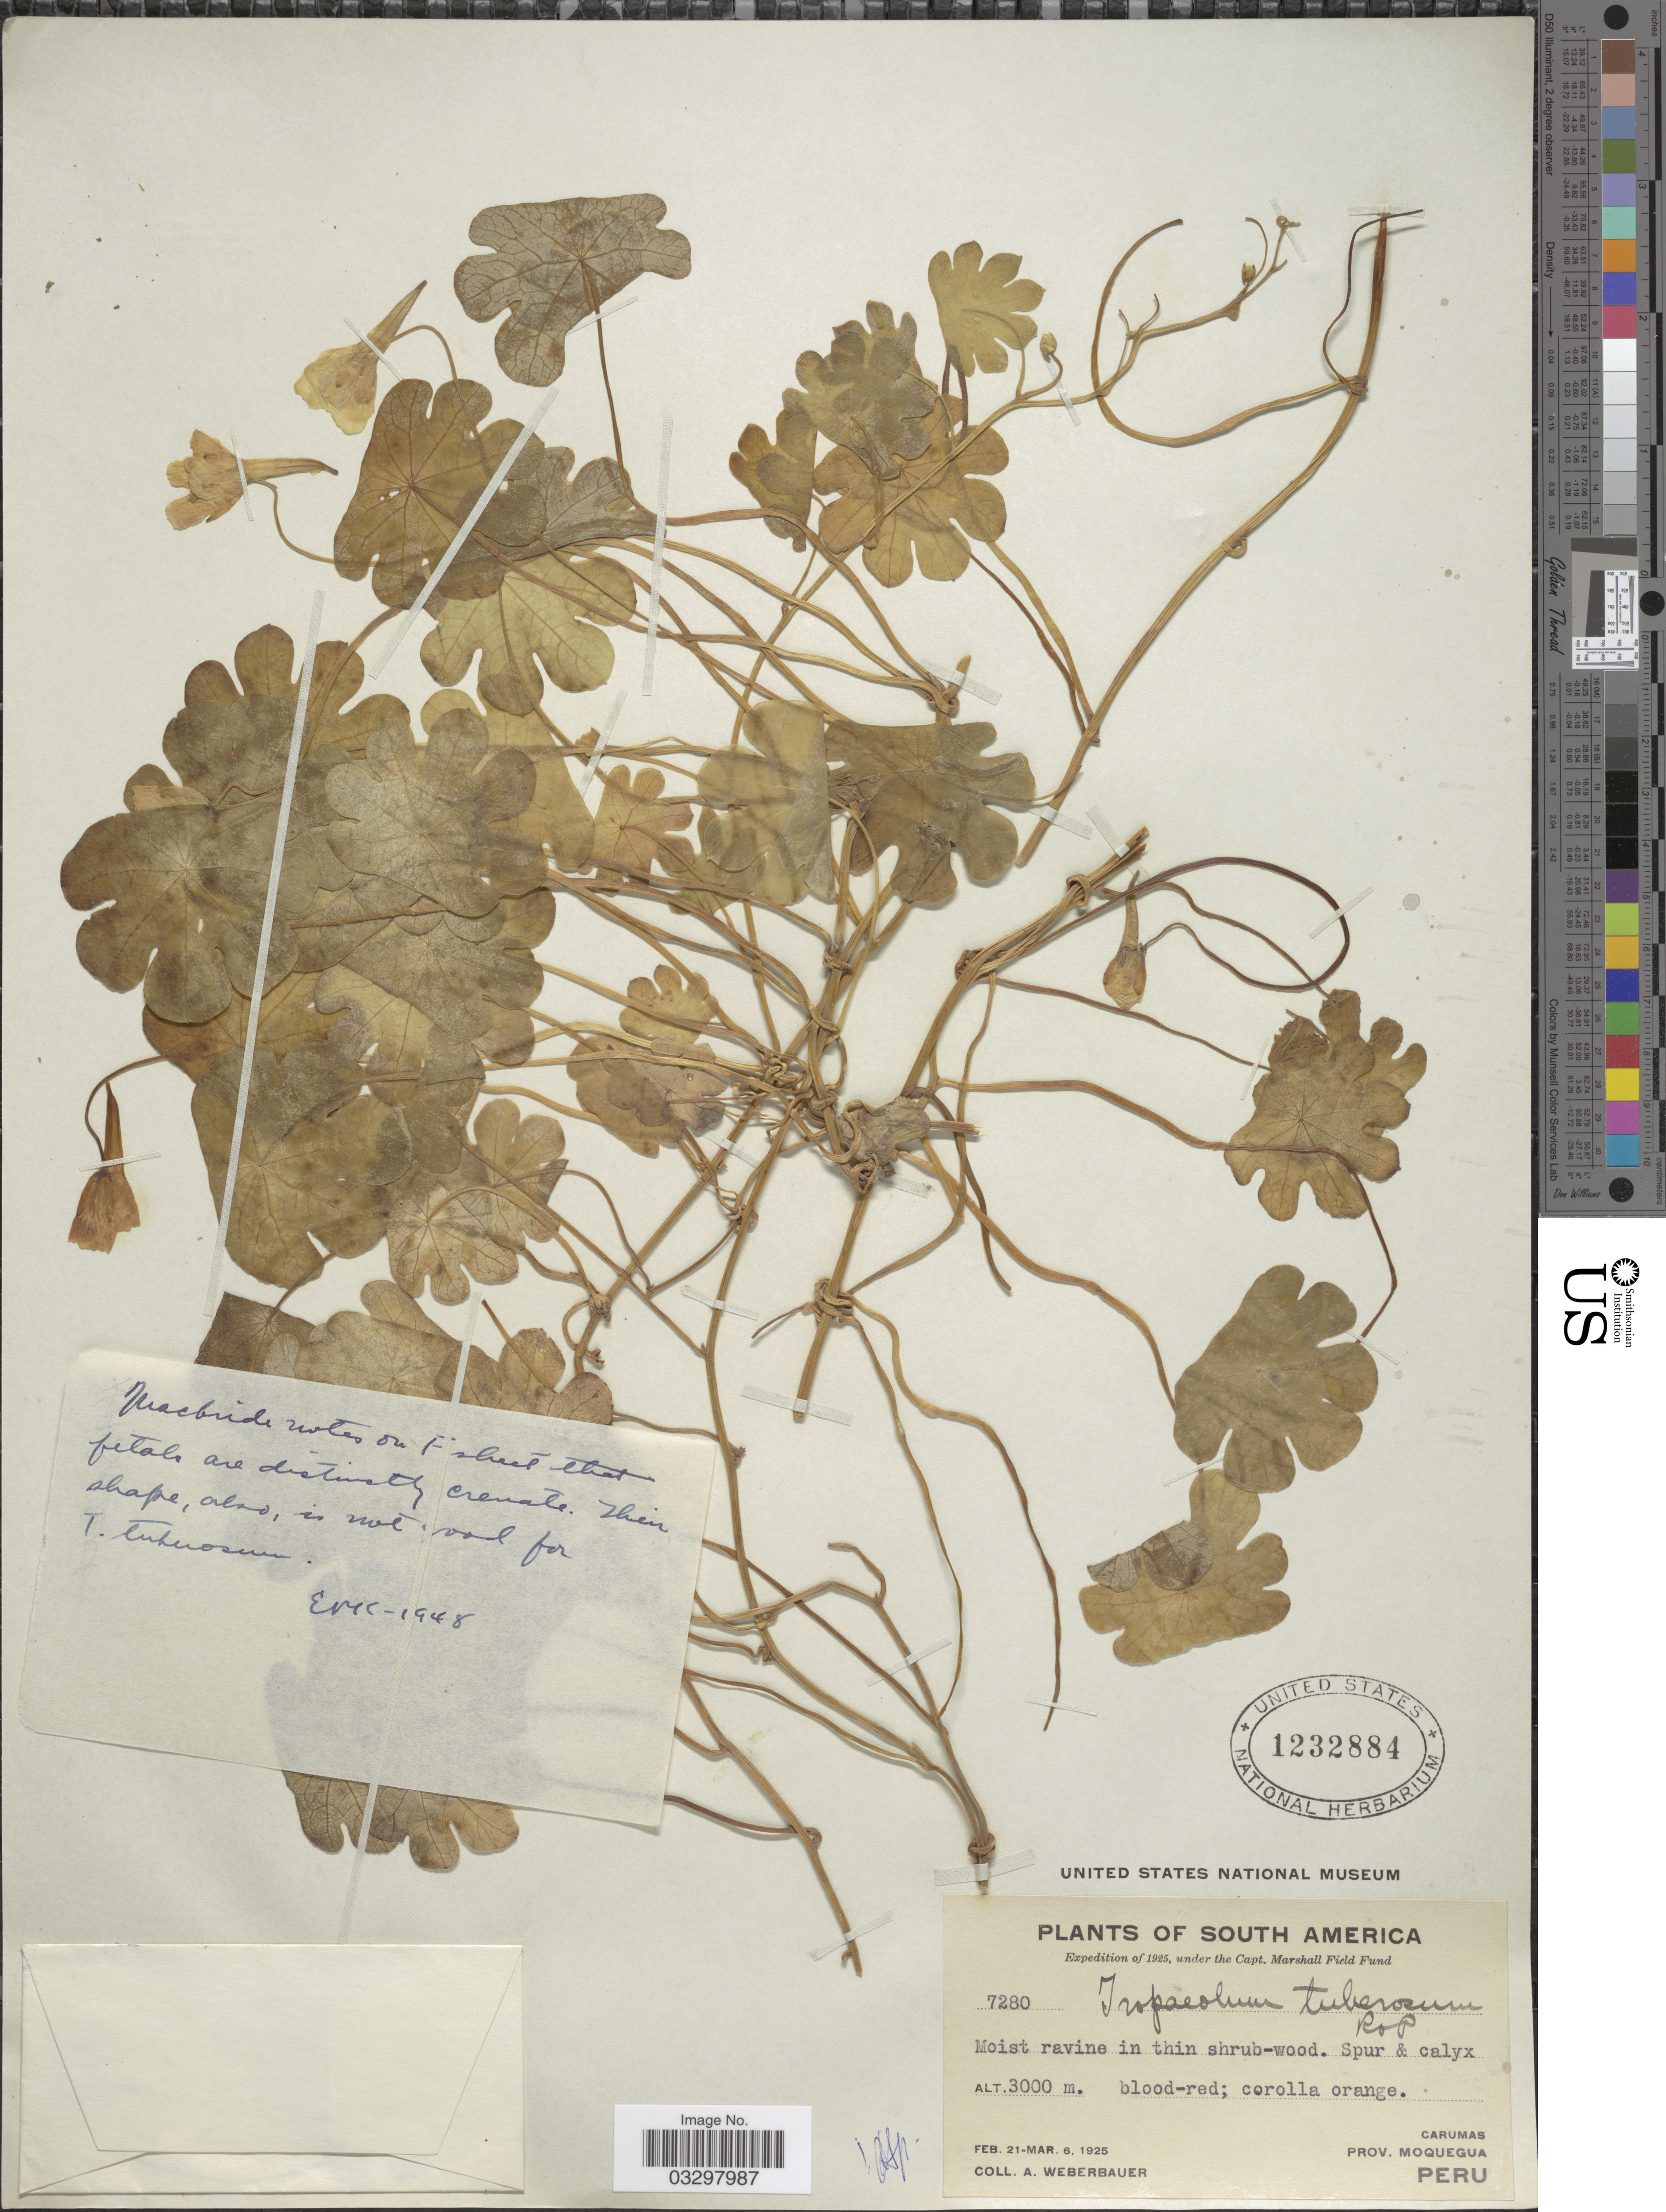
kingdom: Plantae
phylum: Tracheophyta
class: Magnoliopsida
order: Brassicales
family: Tropaeolaceae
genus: Tropaeolum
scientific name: Tropaeolum tuberosum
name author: Ruiz & Pav.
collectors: A. Weberbauer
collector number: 7280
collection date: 1925-02-21/1925-03-06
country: Peru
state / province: Moquegua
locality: Carumas, Prov. Moquegua.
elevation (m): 3000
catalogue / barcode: US 1232884